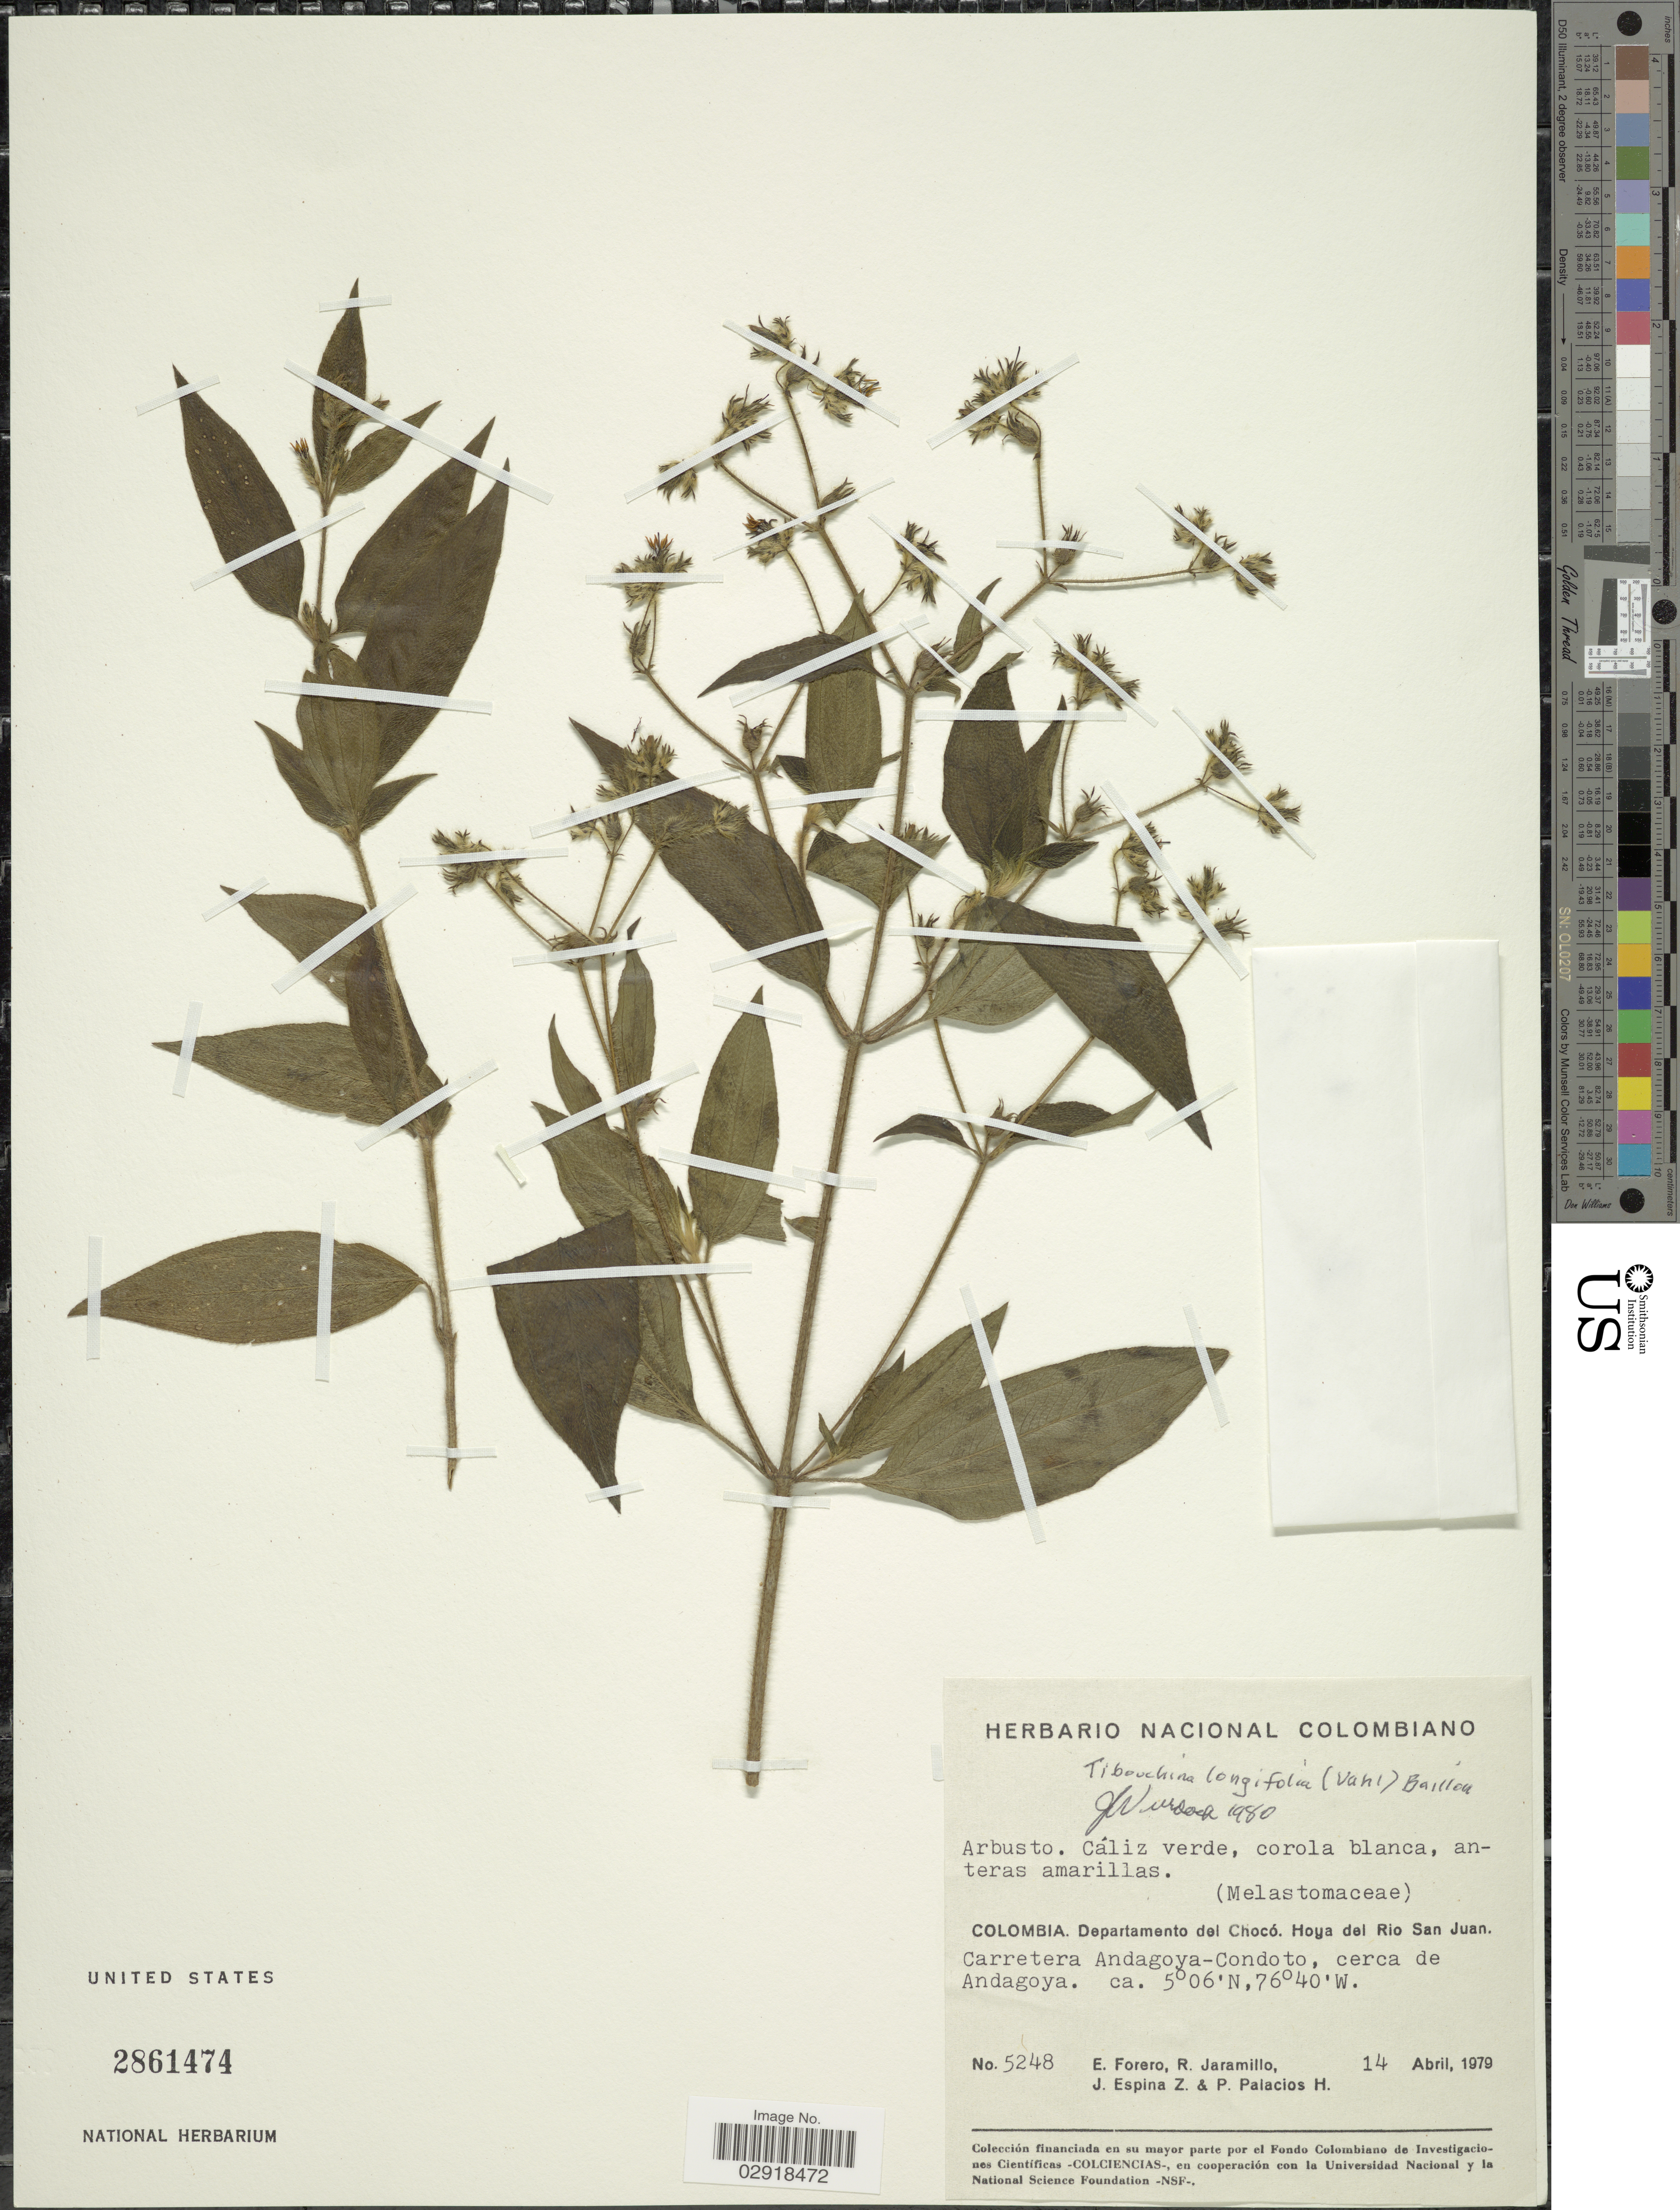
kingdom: Plantae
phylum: Tracheophyta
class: Magnoliopsida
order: Myrtales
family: Melastomataceae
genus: Chaetogastra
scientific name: Chaetogastra longifolia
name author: (Vahl) DC.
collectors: E. Forero, R. Jaramillo, J. Espina Z. & P. Palacios H.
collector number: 5248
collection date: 1979-04-14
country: Colombia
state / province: Chocó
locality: Departamento del Chocó, Hoya del Rio San Juan, Carretera Andagoya-Condoto, cerca de Andagoya.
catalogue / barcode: US 2861474